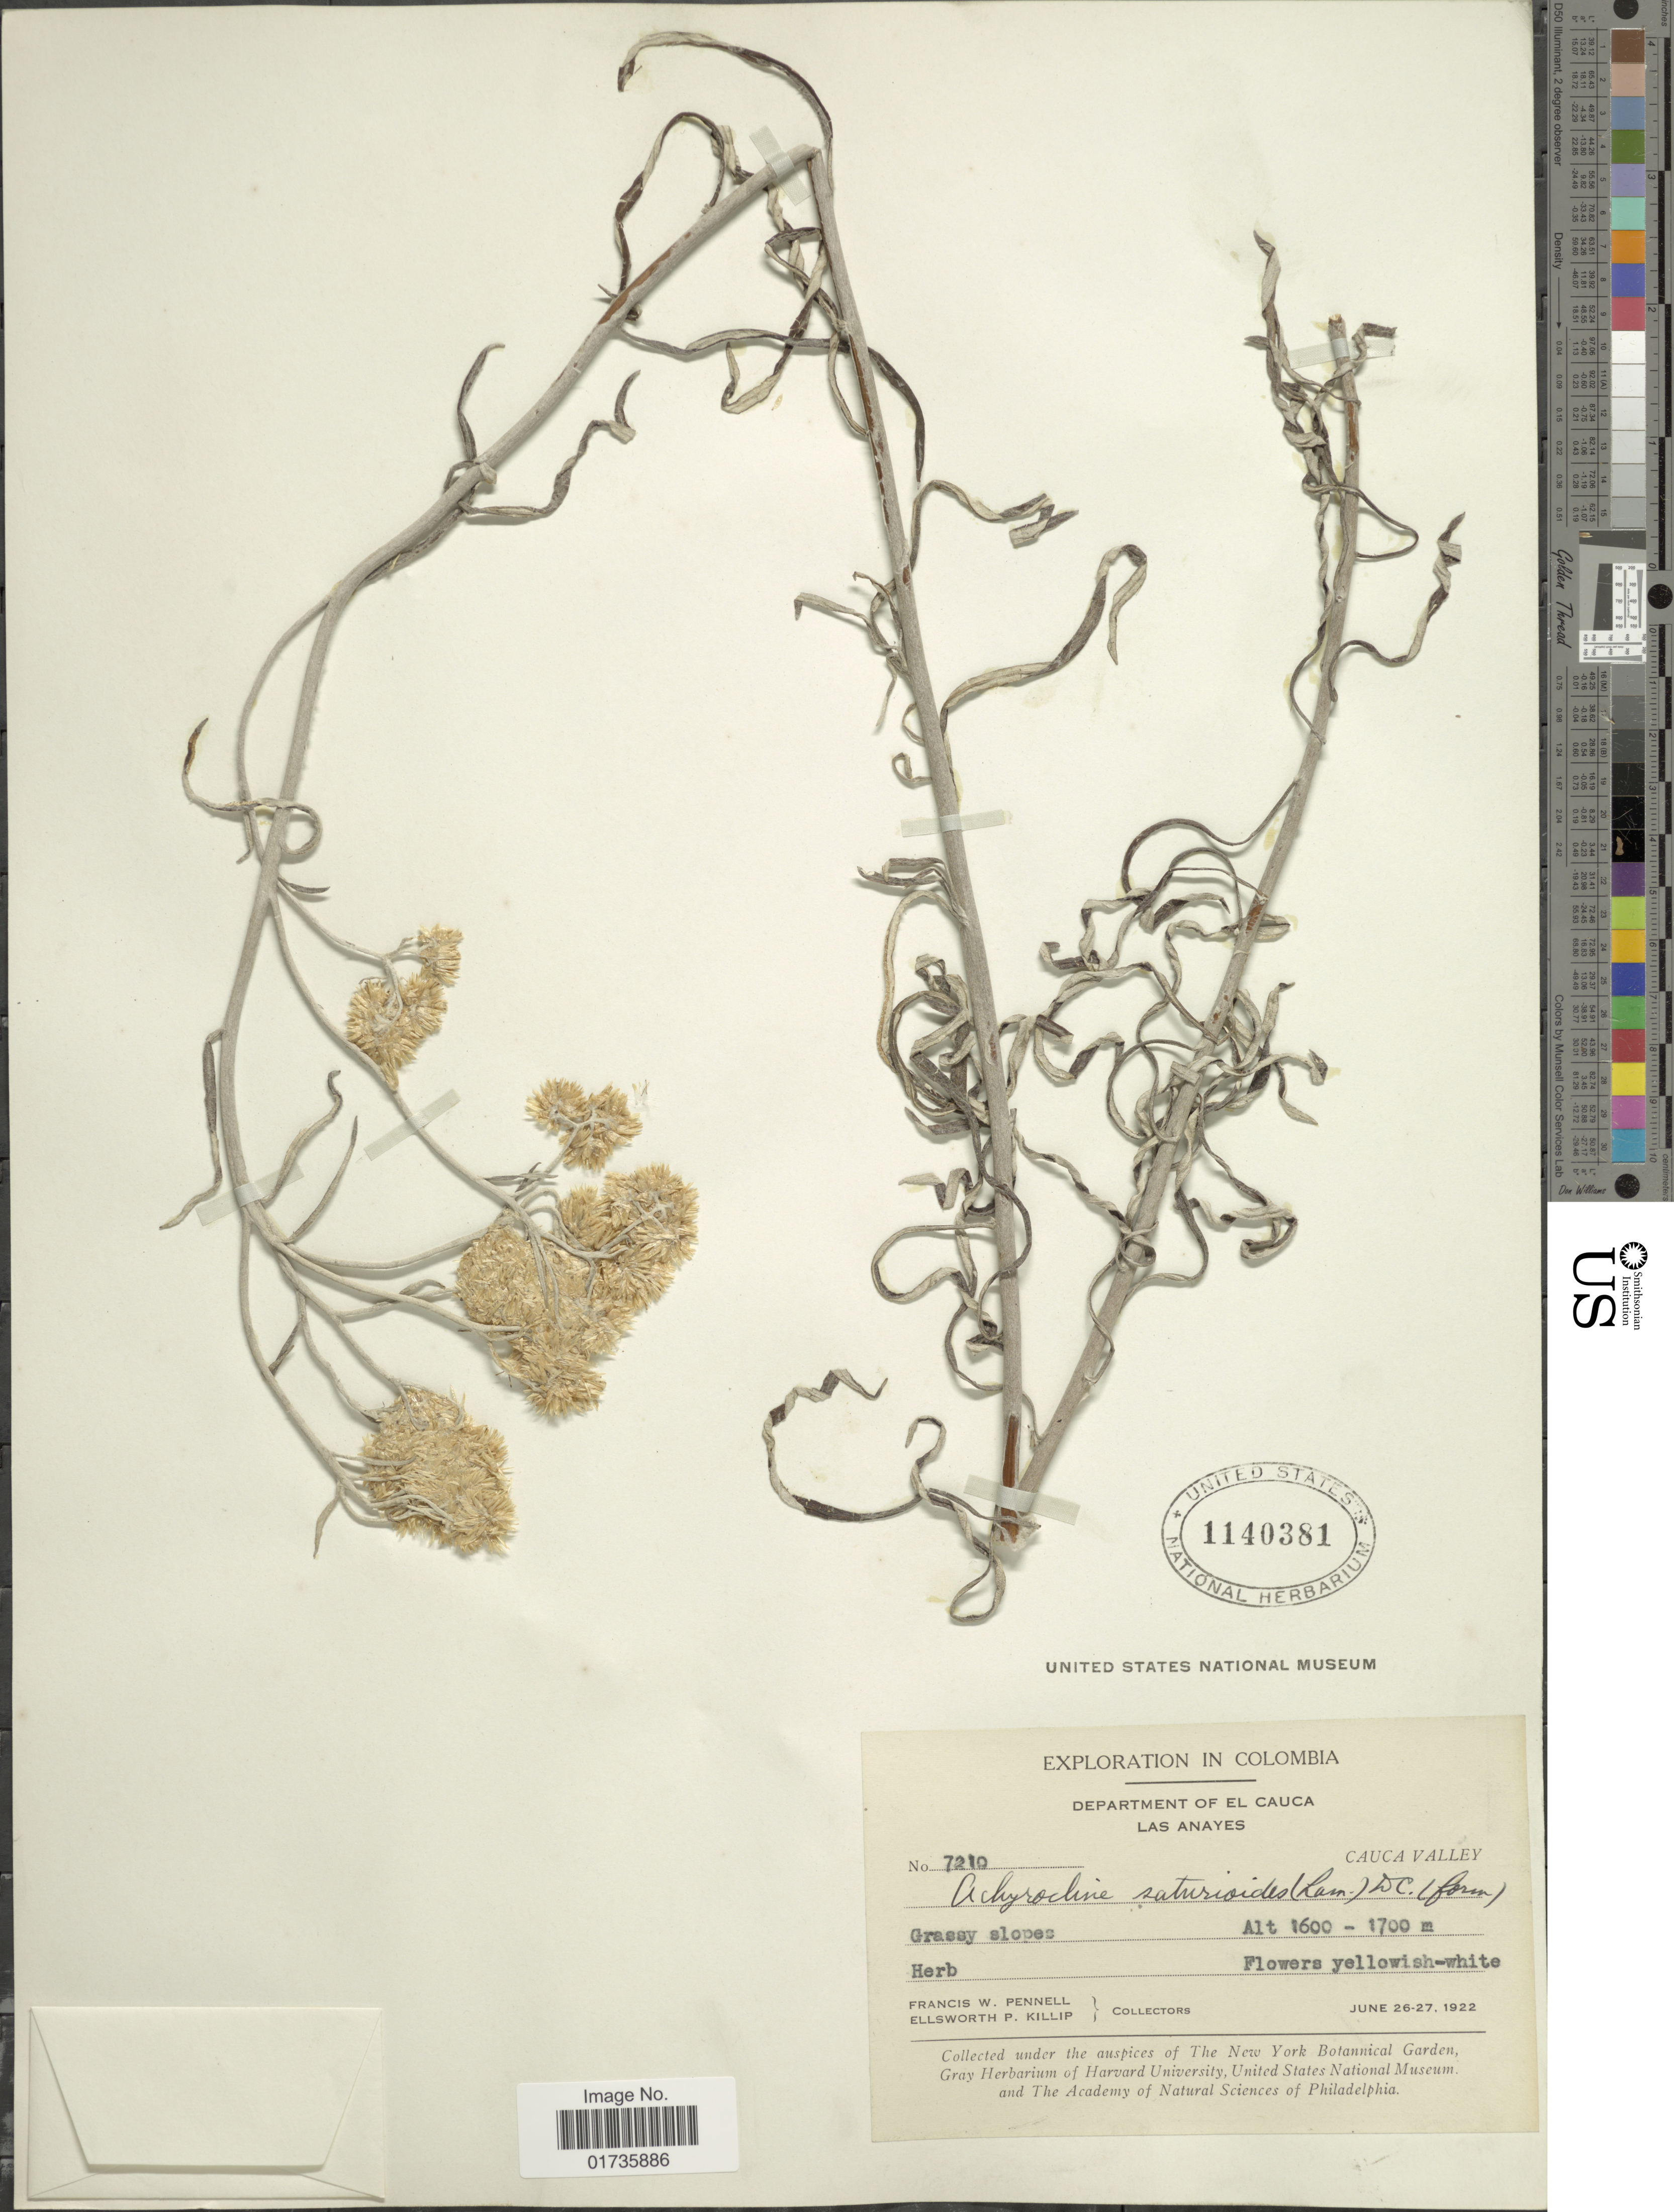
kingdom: Plantae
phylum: Tracheophyta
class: Magnoliopsida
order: Asterales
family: Asteraceae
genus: Achyrocline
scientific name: Achyrocline satureioides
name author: (Lam.) DC.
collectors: F. W. Pennell & E. P. Killip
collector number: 7210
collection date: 1922-06-26/1922-06-27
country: Colombia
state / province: Cauca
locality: Department of El Cauca Las Anayes, Cauca Valley, Grassy slopes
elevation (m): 1600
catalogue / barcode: US 1140381